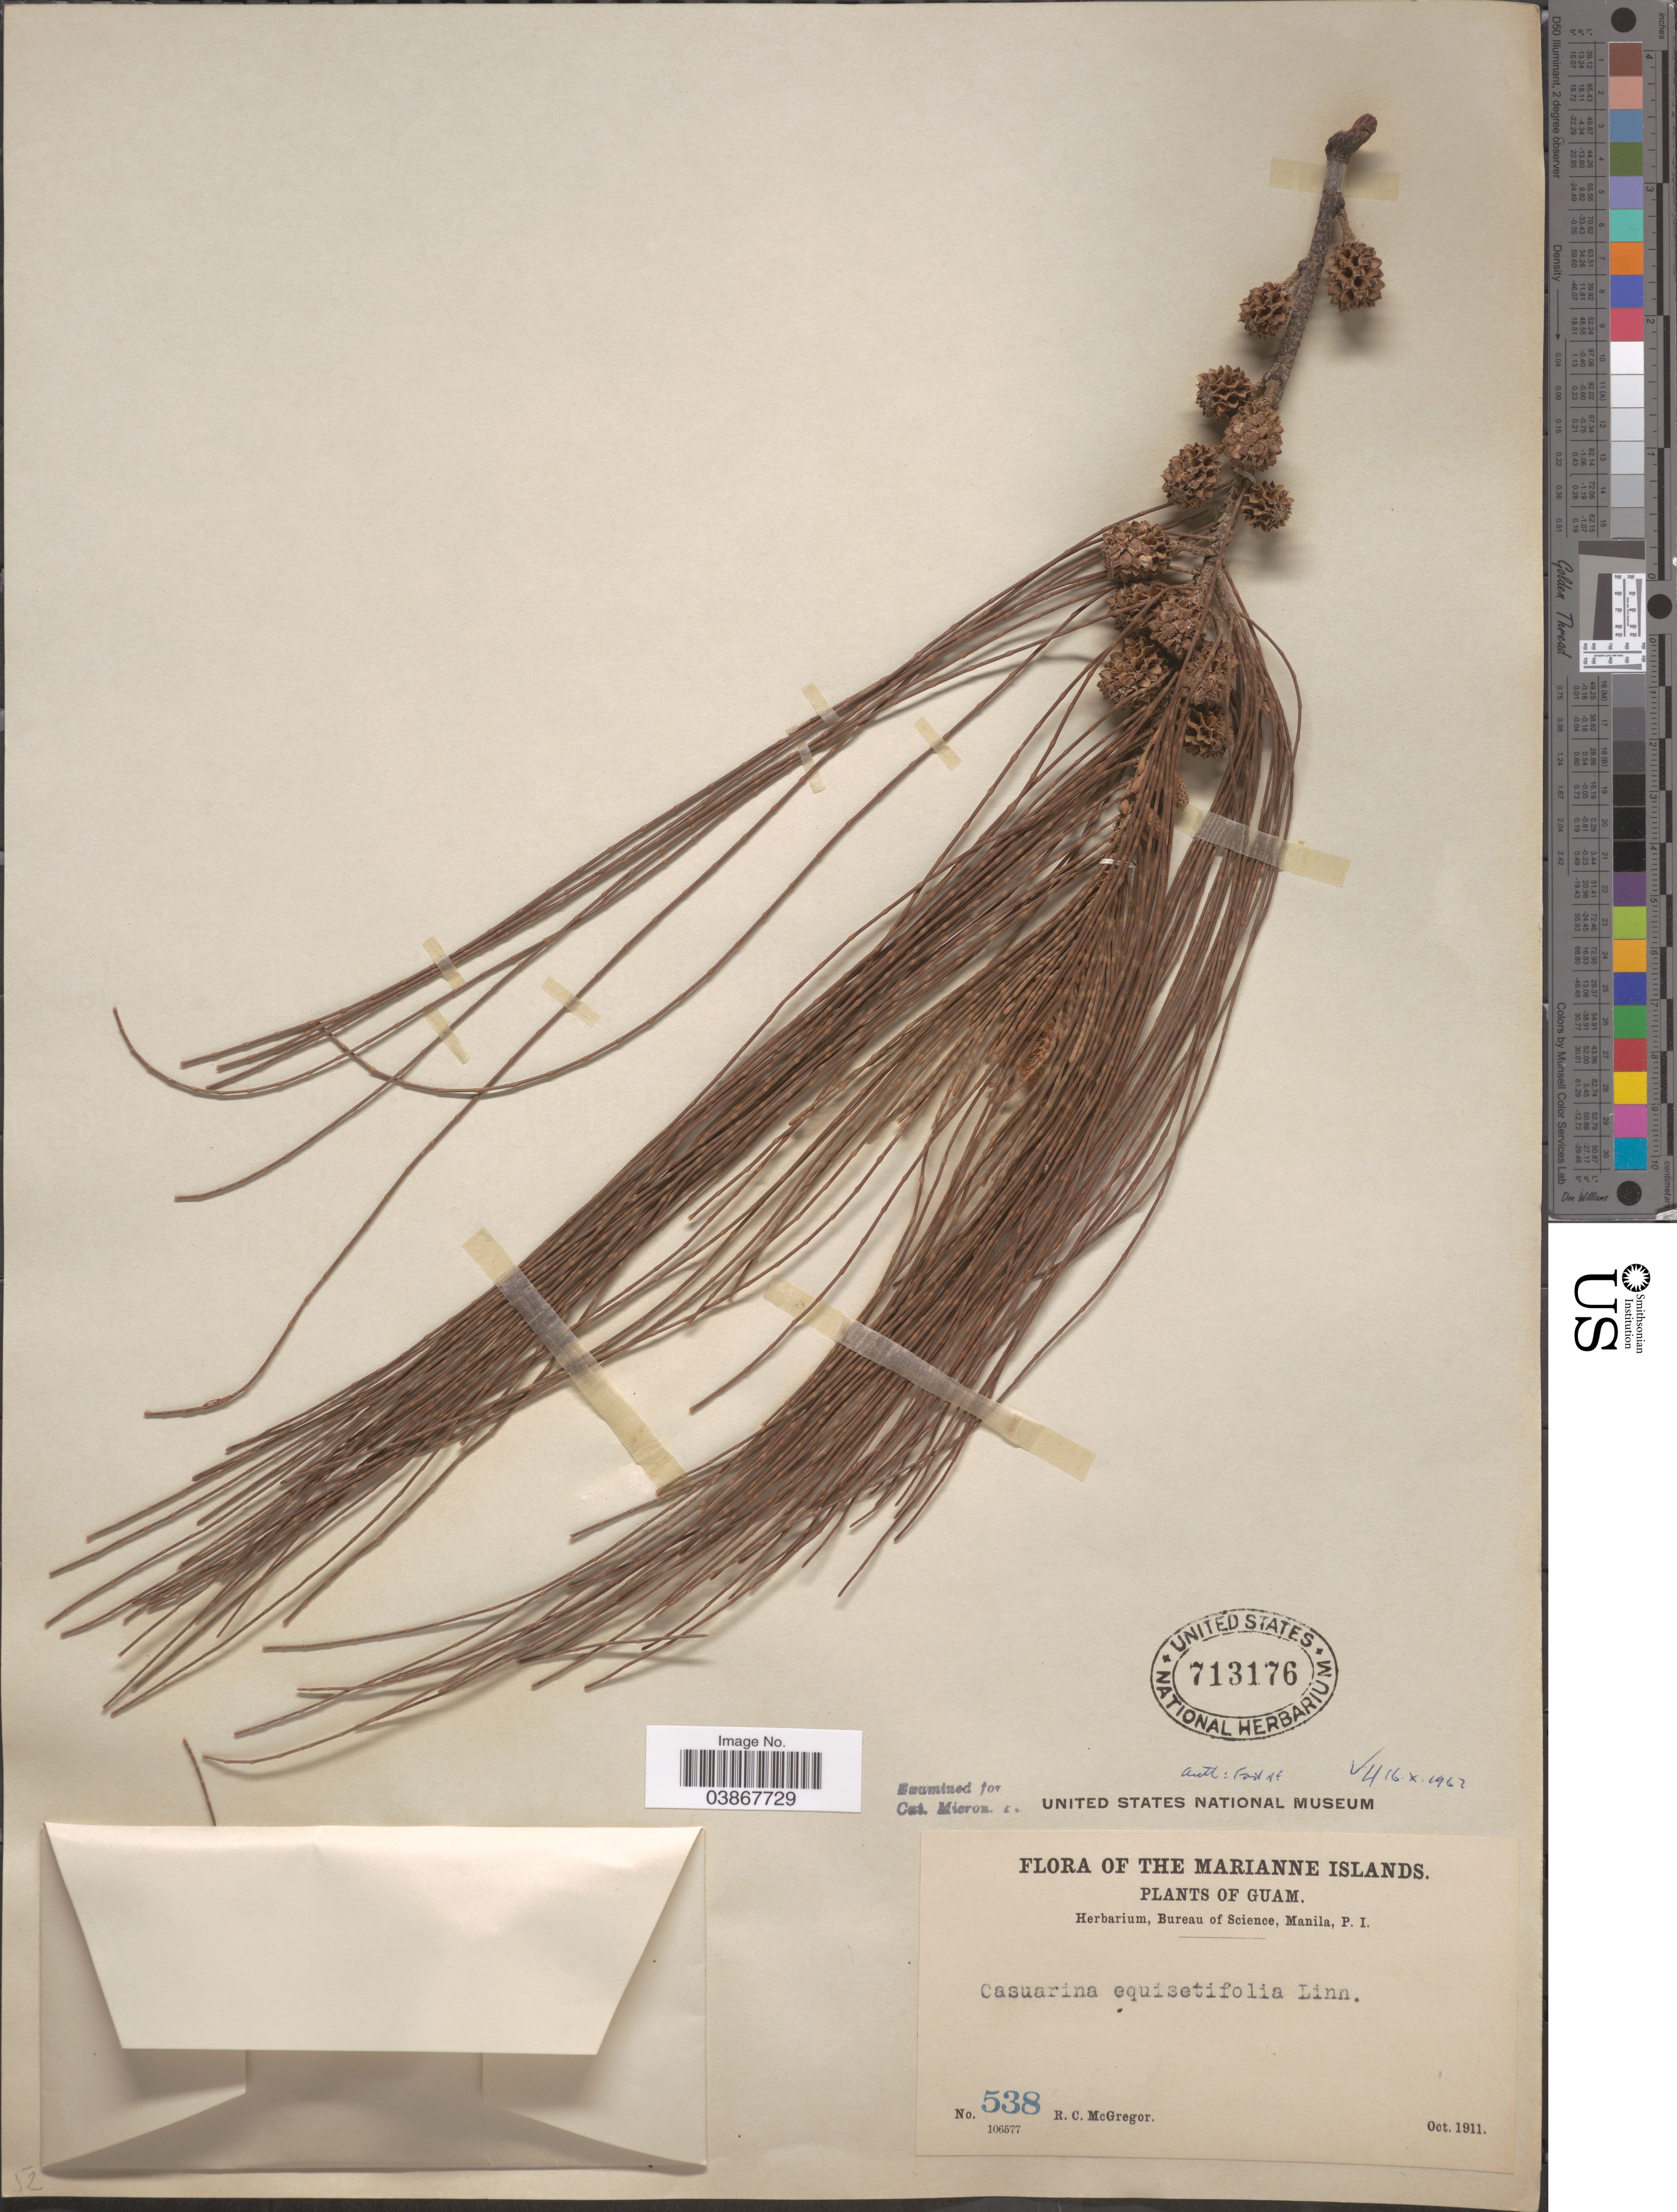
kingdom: Plantae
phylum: Tracheophyta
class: Magnoliopsida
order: Fagales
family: Casuarinaceae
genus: Casuarina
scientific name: Casuarina equisetifolia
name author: L.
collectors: R. C. McGregor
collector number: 538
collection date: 1911-10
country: Guam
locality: Marianne Islands.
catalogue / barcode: US 713176